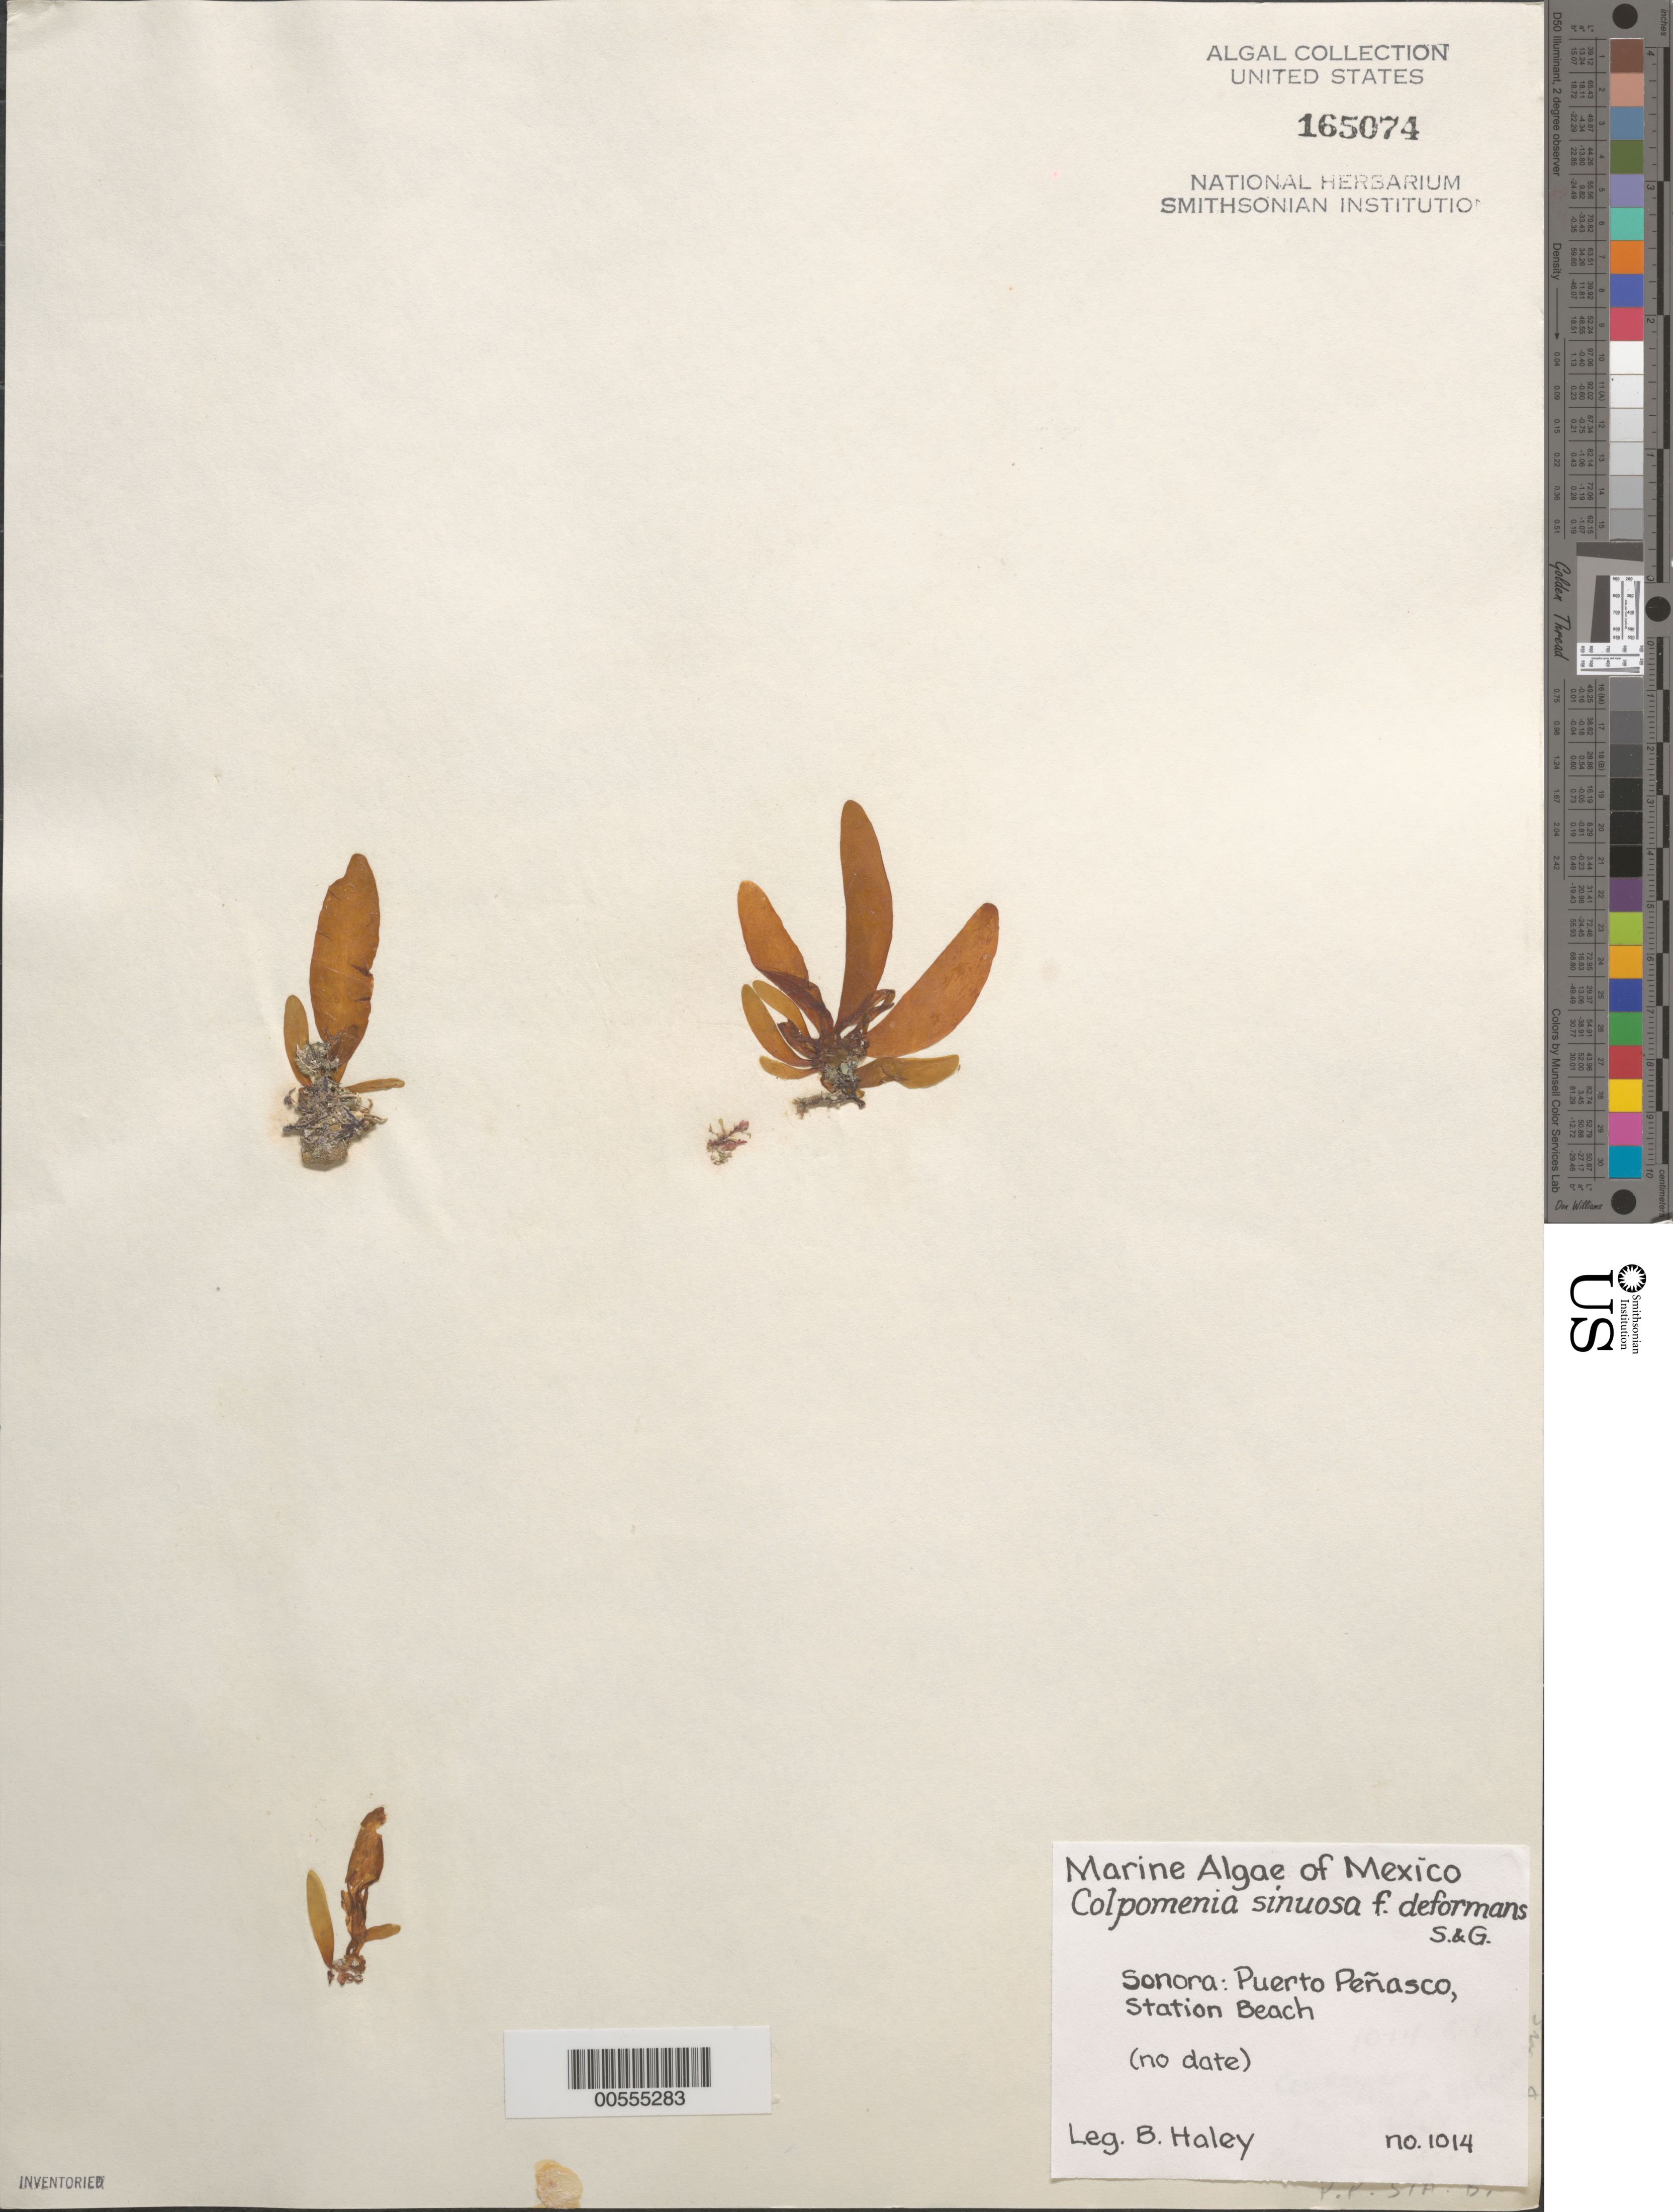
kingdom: Chromista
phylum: Ochrophyta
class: Phaeophyceae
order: Scytosiphonales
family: Scytosiphonaceae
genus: Colpomenia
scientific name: Colpomenia sinuosa f. deformans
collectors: B. Haley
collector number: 1014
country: Mexico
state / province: Sonora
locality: Puerto Penasco, Station Beach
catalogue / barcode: US 165074